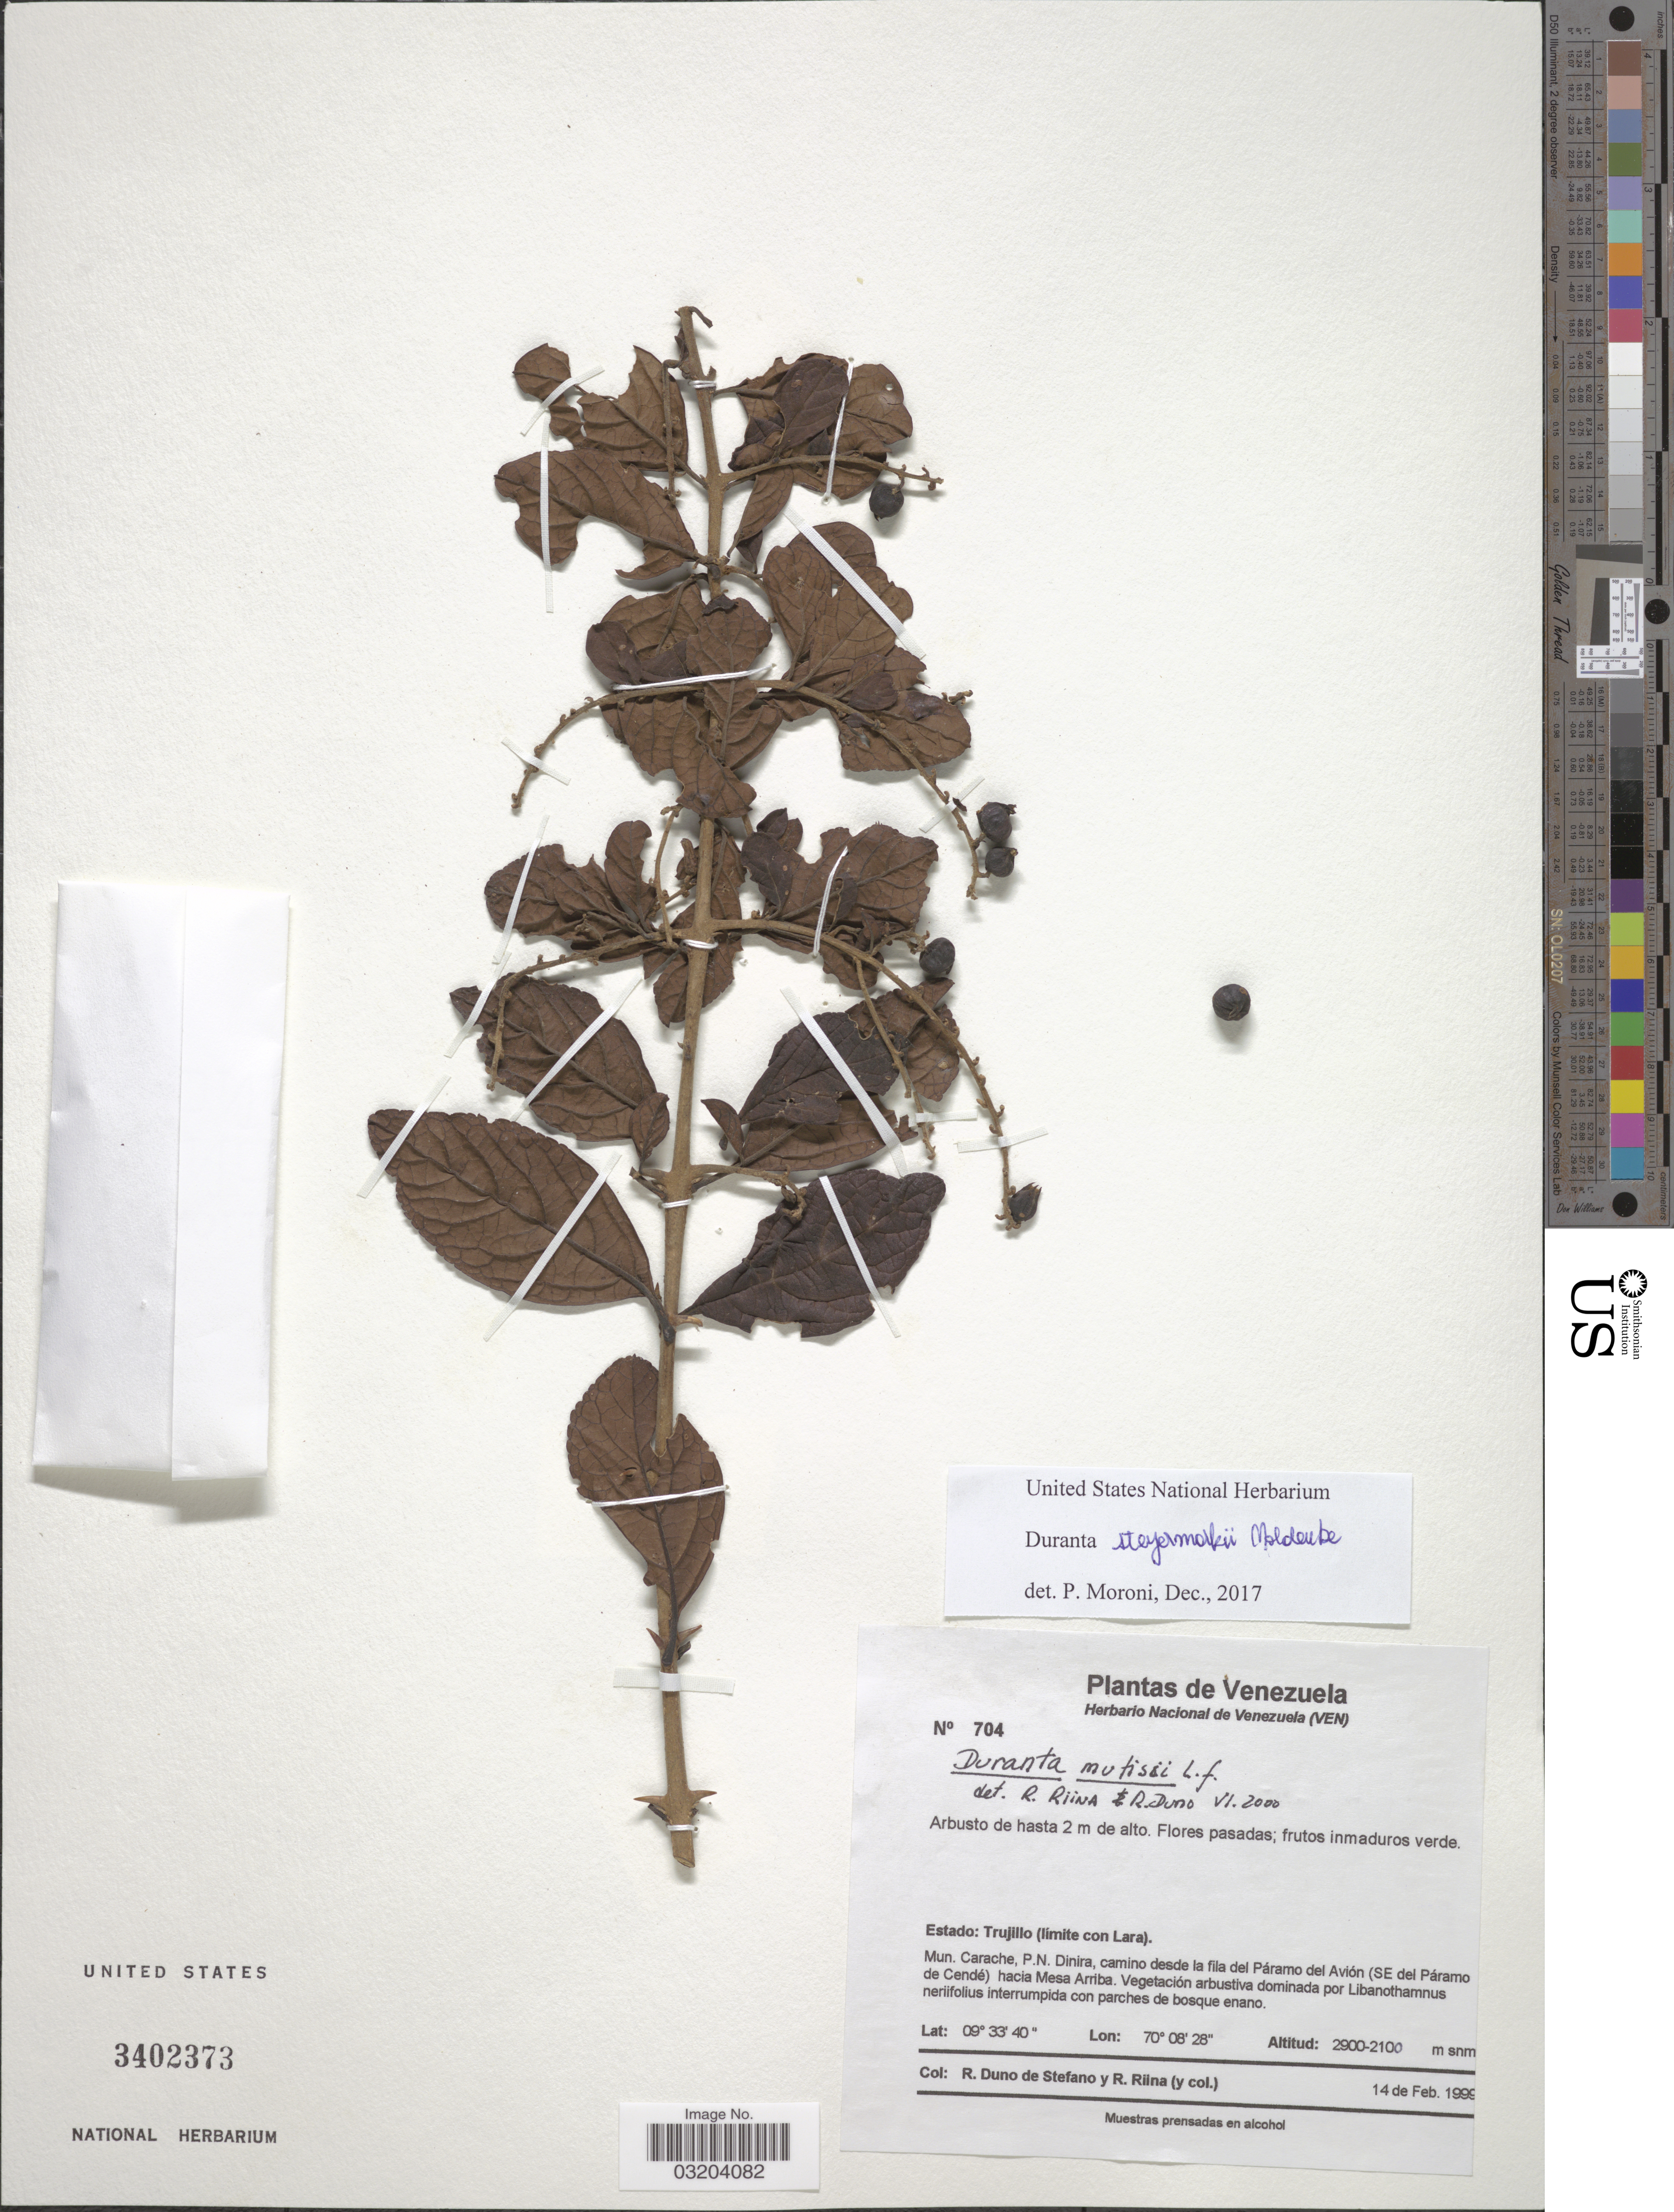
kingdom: Plantae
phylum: Tracheophyta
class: Magnoliopsida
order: Lamiales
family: Verbenaceae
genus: Duranta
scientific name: Duranta steyermarkii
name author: Moldenke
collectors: R. Duno de Stefano & R. Riina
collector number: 704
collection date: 1999-02-14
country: Venezuela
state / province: Trujillo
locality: (Límite con Lara). Mun. Carache, P.N. Dinira, camino desde la fila del Páramo del Avión (SE del Páramo de Cendé) hacia Mesa Arriba.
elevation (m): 2100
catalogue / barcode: US 3402373